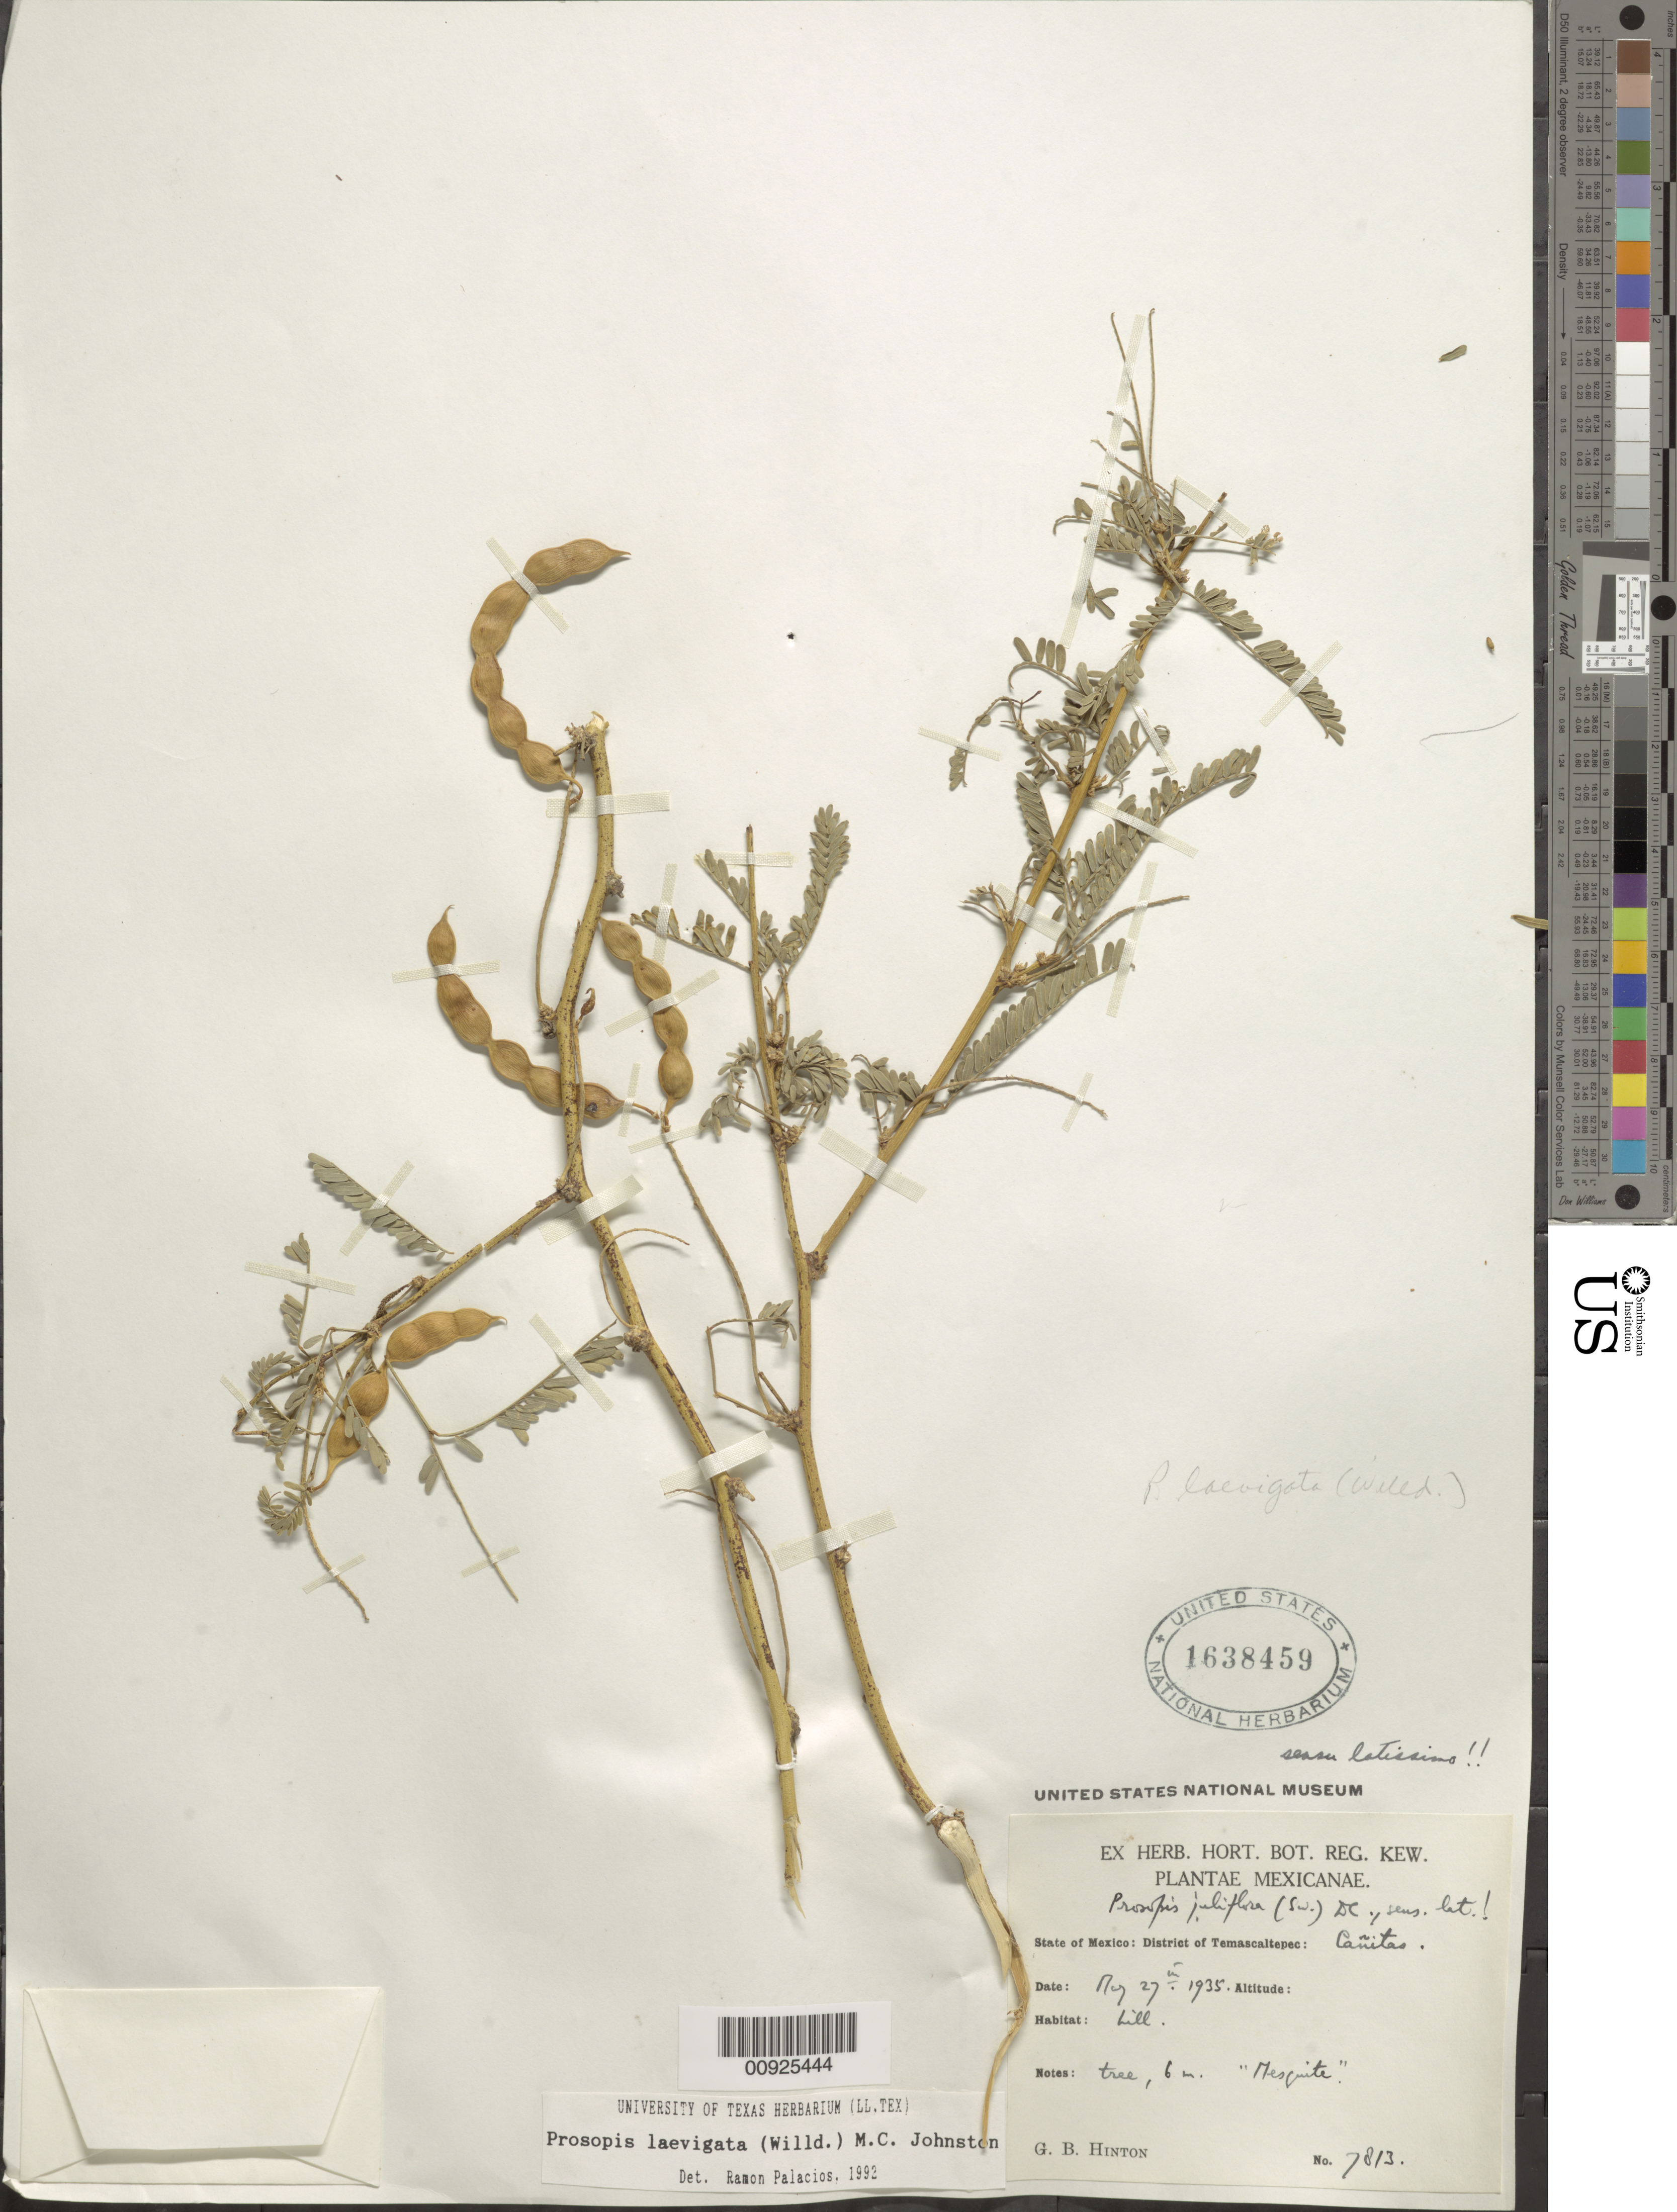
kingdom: Plantae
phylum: Tracheophyta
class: Magnoliopsida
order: Fabales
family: Fabaceae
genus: Neltuma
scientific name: Neltuma laevigata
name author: (Humb. & Bonpl. ex Willd.) Britton & Rose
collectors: G. B. Hinton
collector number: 7813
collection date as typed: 27 May 1935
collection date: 1935-05-27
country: Mexico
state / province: México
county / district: Temascaltepec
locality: State of Mexico: District of Temascaltepec: Cañitas.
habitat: Hill.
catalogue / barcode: US 1638459